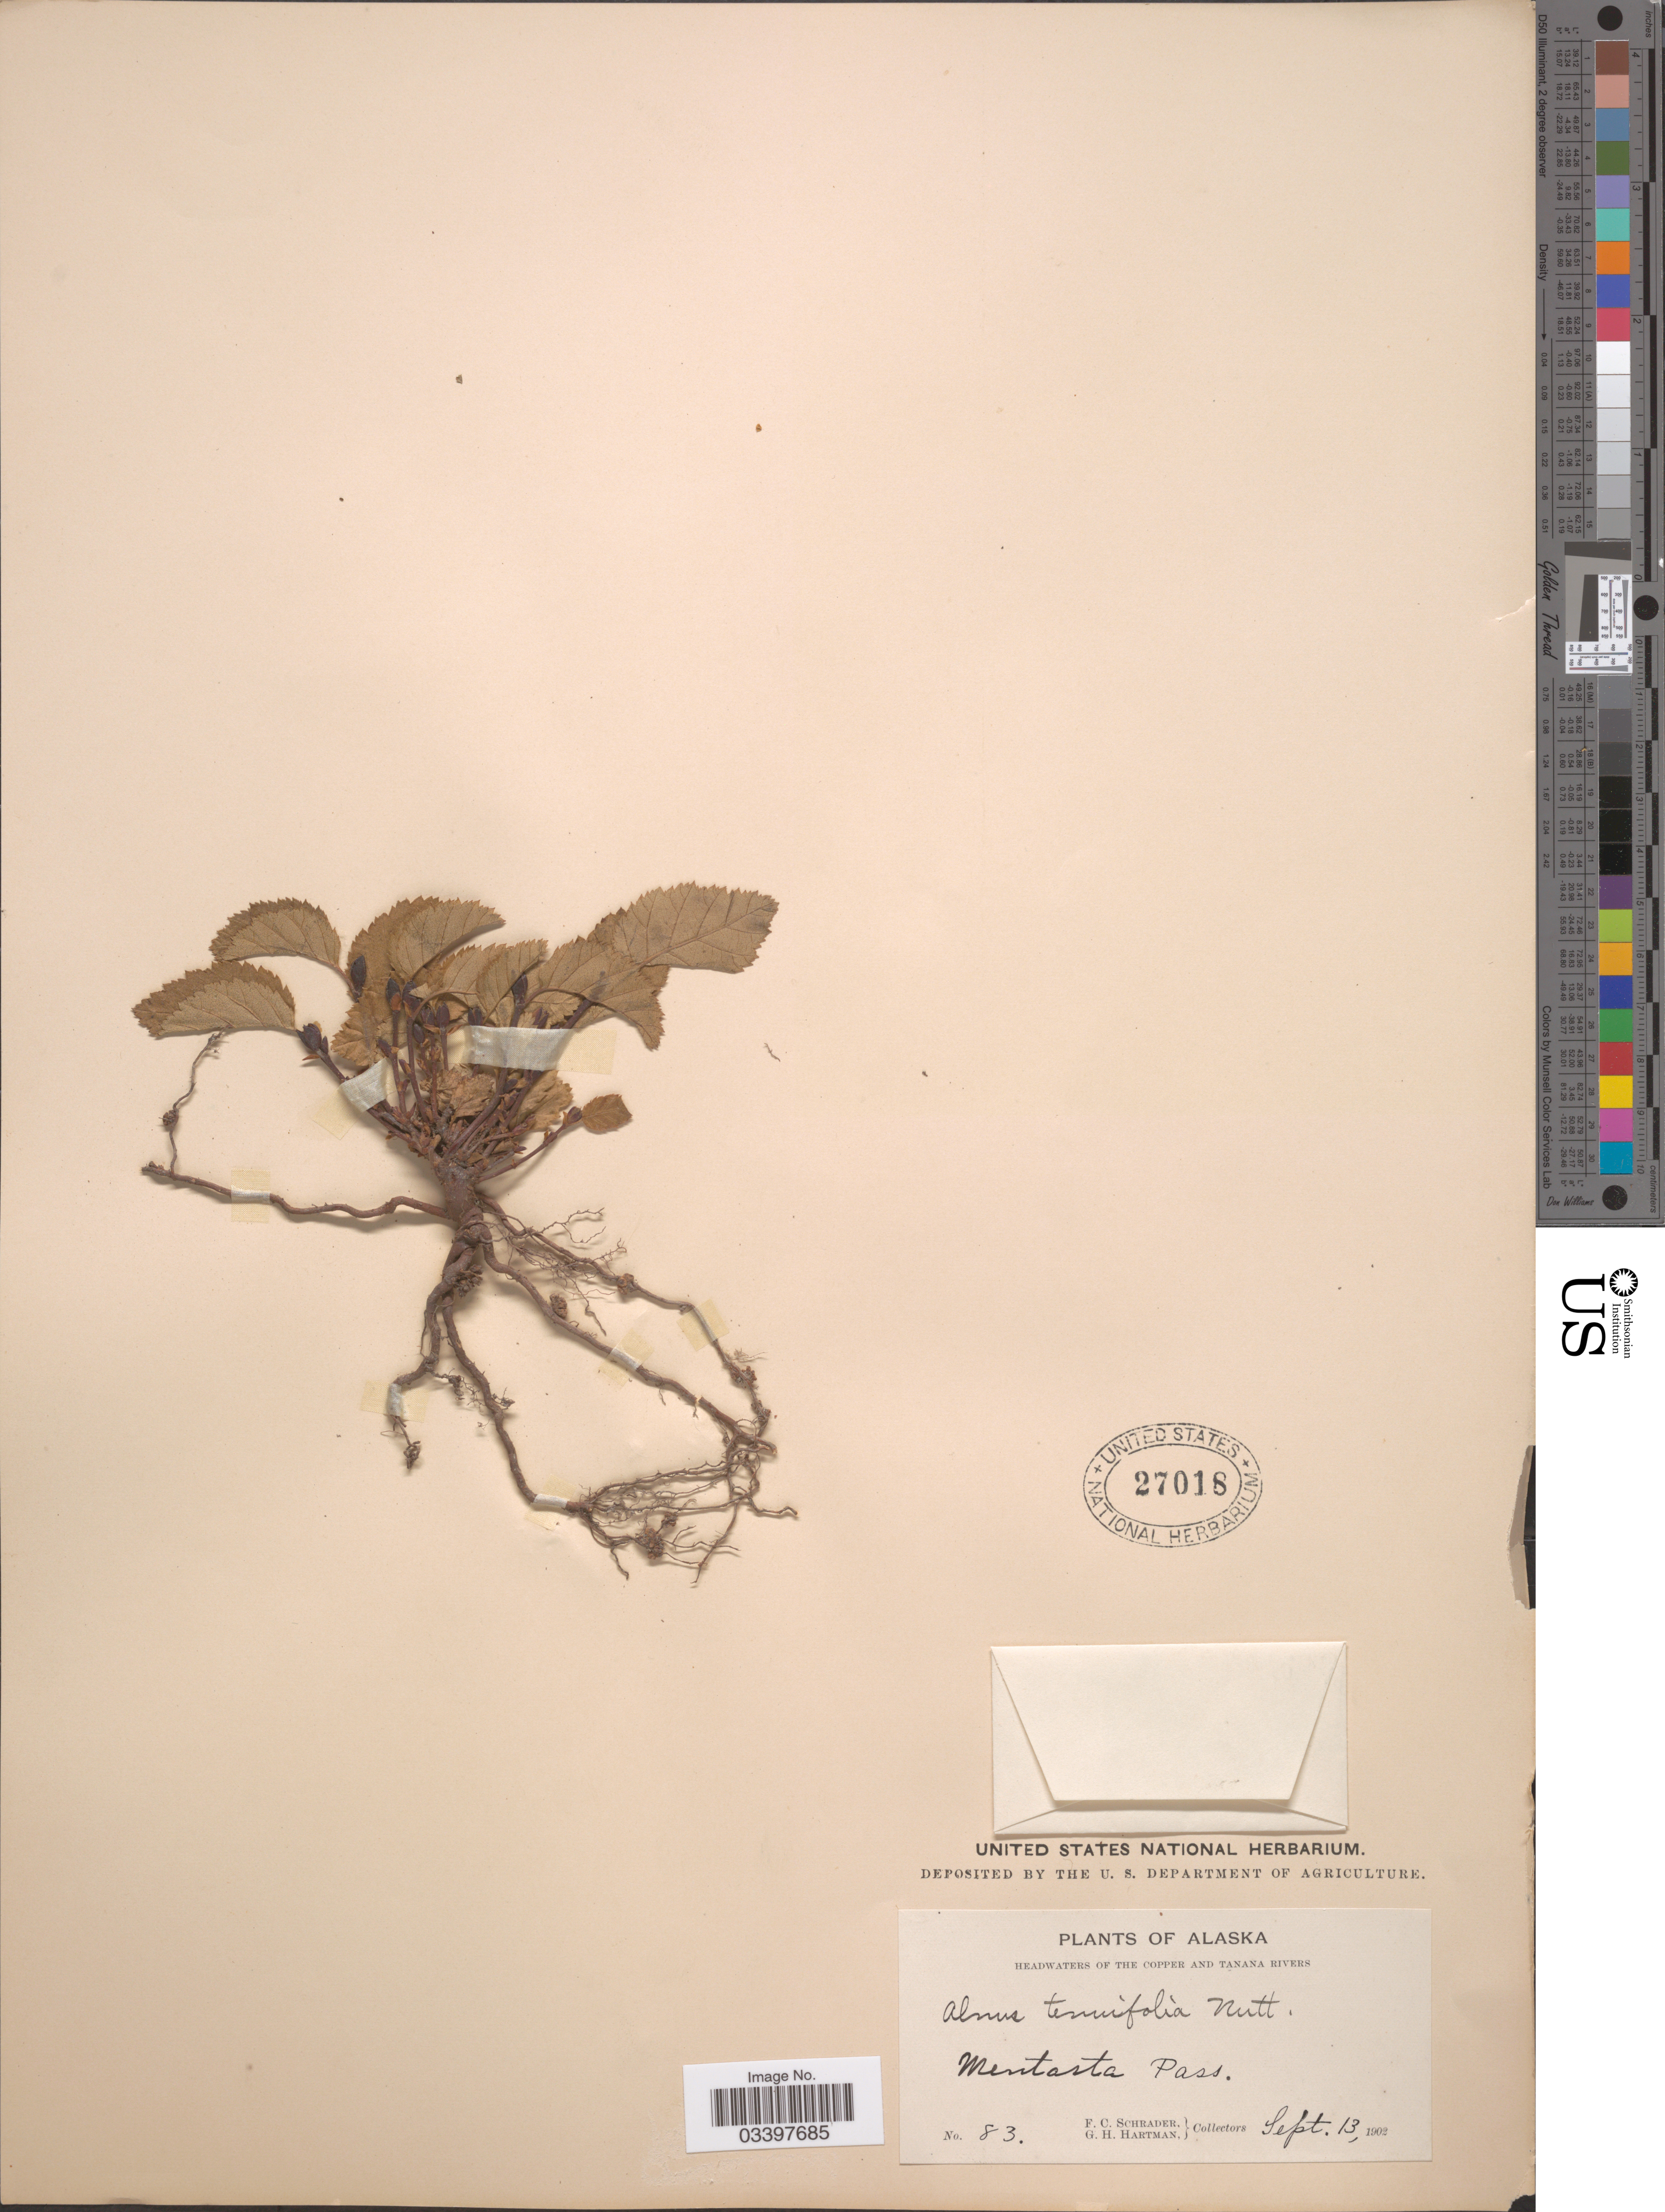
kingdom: Plantae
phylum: Tracheophyta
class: Magnoliopsida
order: Fagales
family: Betulaceae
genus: Alnus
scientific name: Alnus incana subsp. rugosa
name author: (Du Roi) R.T. Clausen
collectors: F. C. Schrader & G. H. Hartman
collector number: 83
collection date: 1902-09-13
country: United States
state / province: Alaska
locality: Headwaters of The Copper and Tanana Rivers. Mentarta Pass.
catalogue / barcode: US 27018